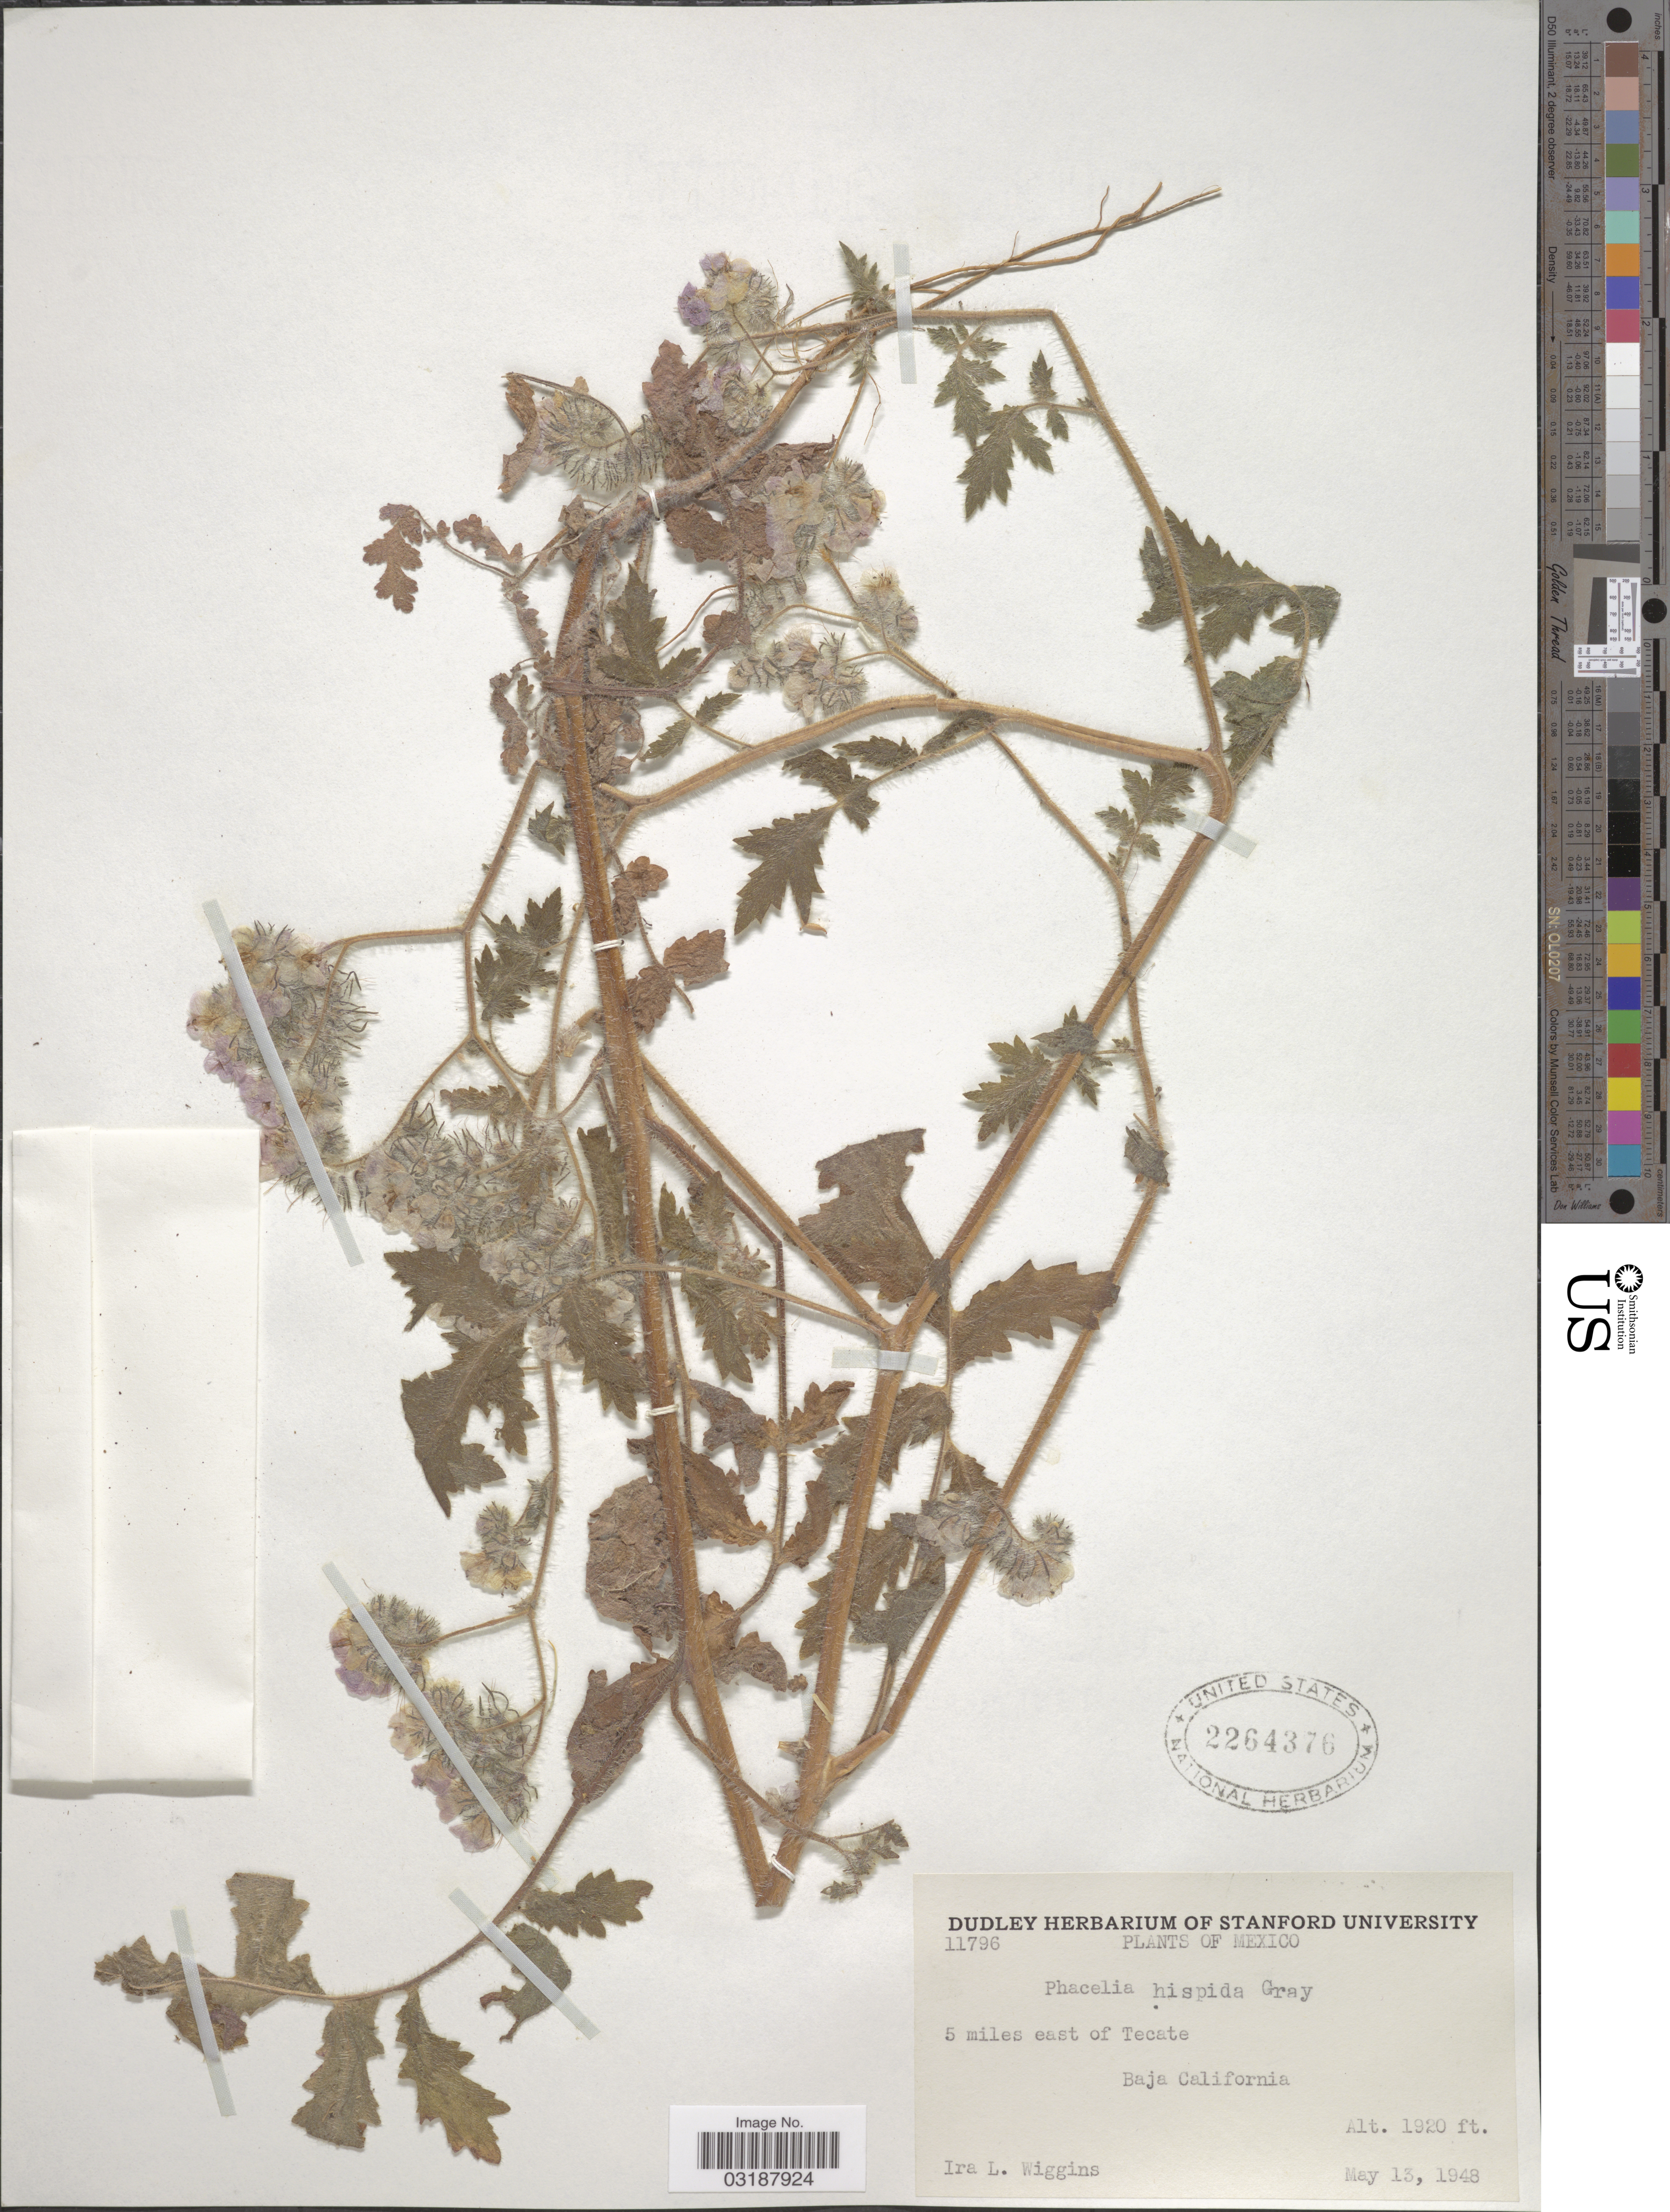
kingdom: Plantae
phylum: Tracheophyta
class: Magnoliopsida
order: Boraginales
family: Hydrophyllaceae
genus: Phacelia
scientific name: Phacelia hispida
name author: (A. Gray) A. Gray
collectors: I. L. Wiggins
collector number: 11796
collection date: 1948-05-13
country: Mexico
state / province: Baja California Norte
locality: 5 miles east of Tecate.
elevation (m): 585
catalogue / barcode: US 2264376